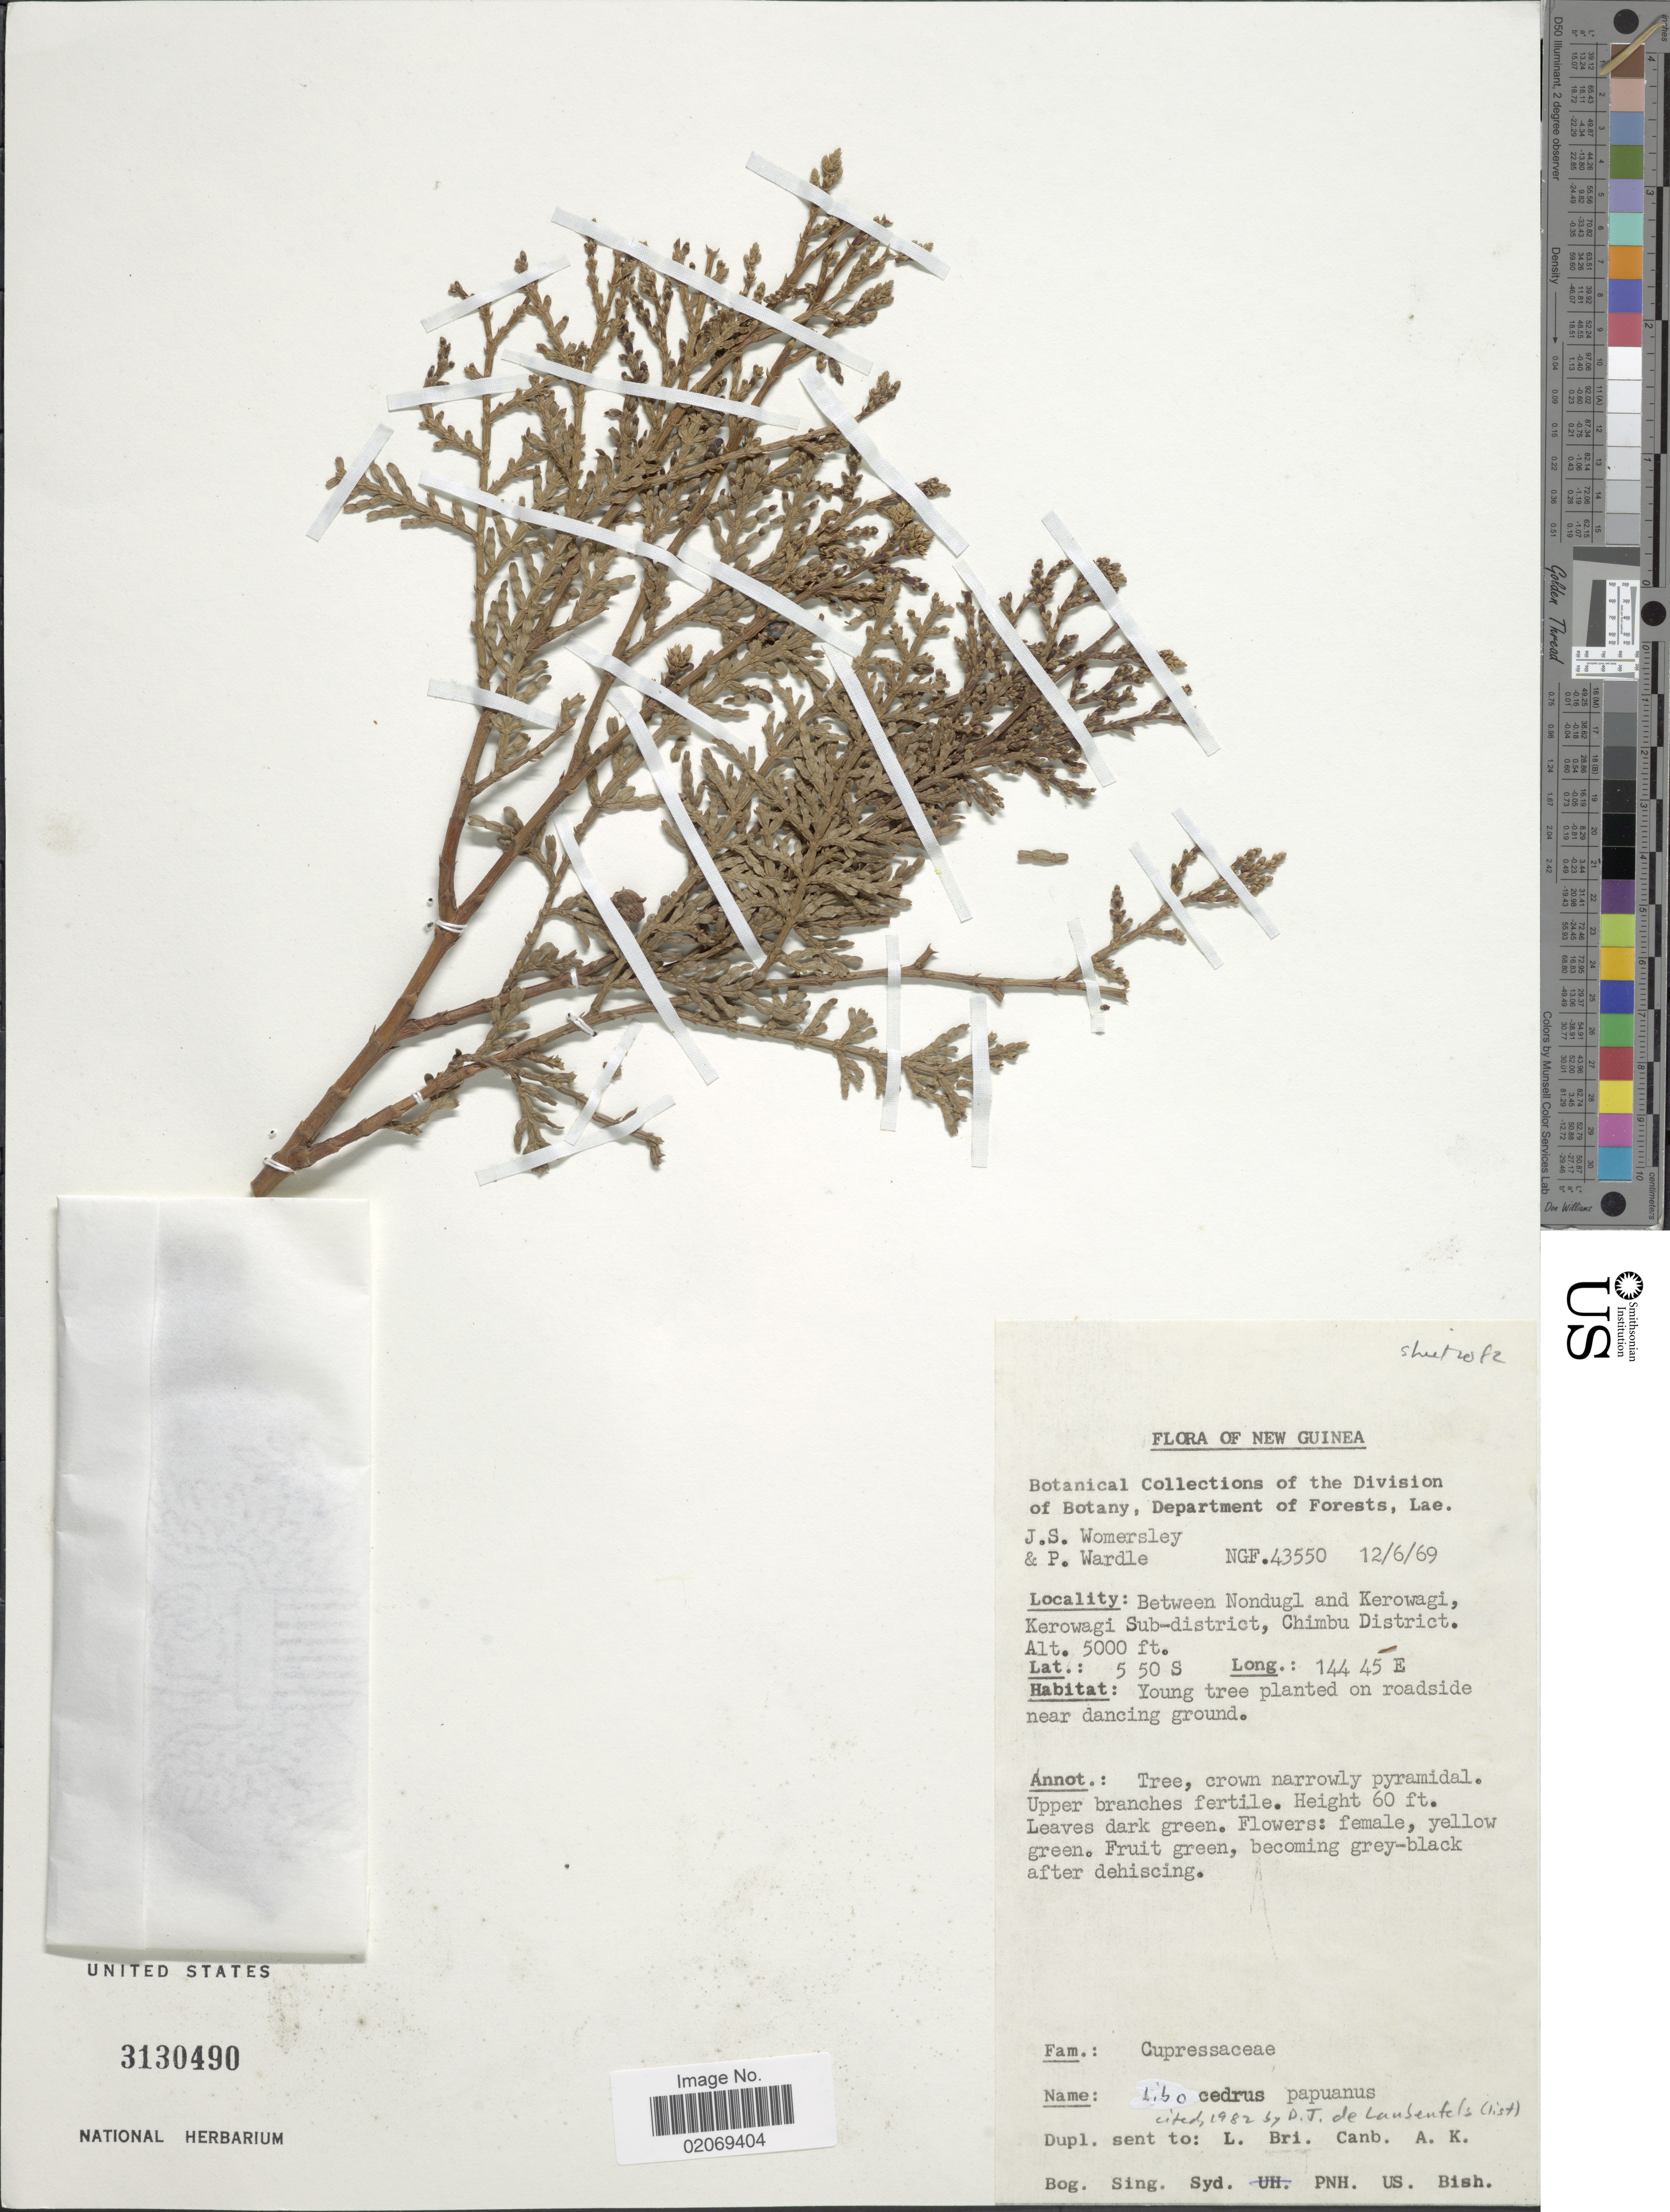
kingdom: Plantae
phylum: Tracheophyta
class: Pinopsida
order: Pinales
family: Cupressaceae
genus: Libocedrus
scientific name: Libocedrus papuana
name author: F. Muell.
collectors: J. S. Womersley & P. Wardle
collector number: NGF 43550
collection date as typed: Transcribed d/m/y: 12/6/69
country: Papua New Guinea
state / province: Chimbu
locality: New Guinea, Between Nondugl and Kerowagi, Kerowagi Sub-district, Chimbu District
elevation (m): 1524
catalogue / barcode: US 3130490